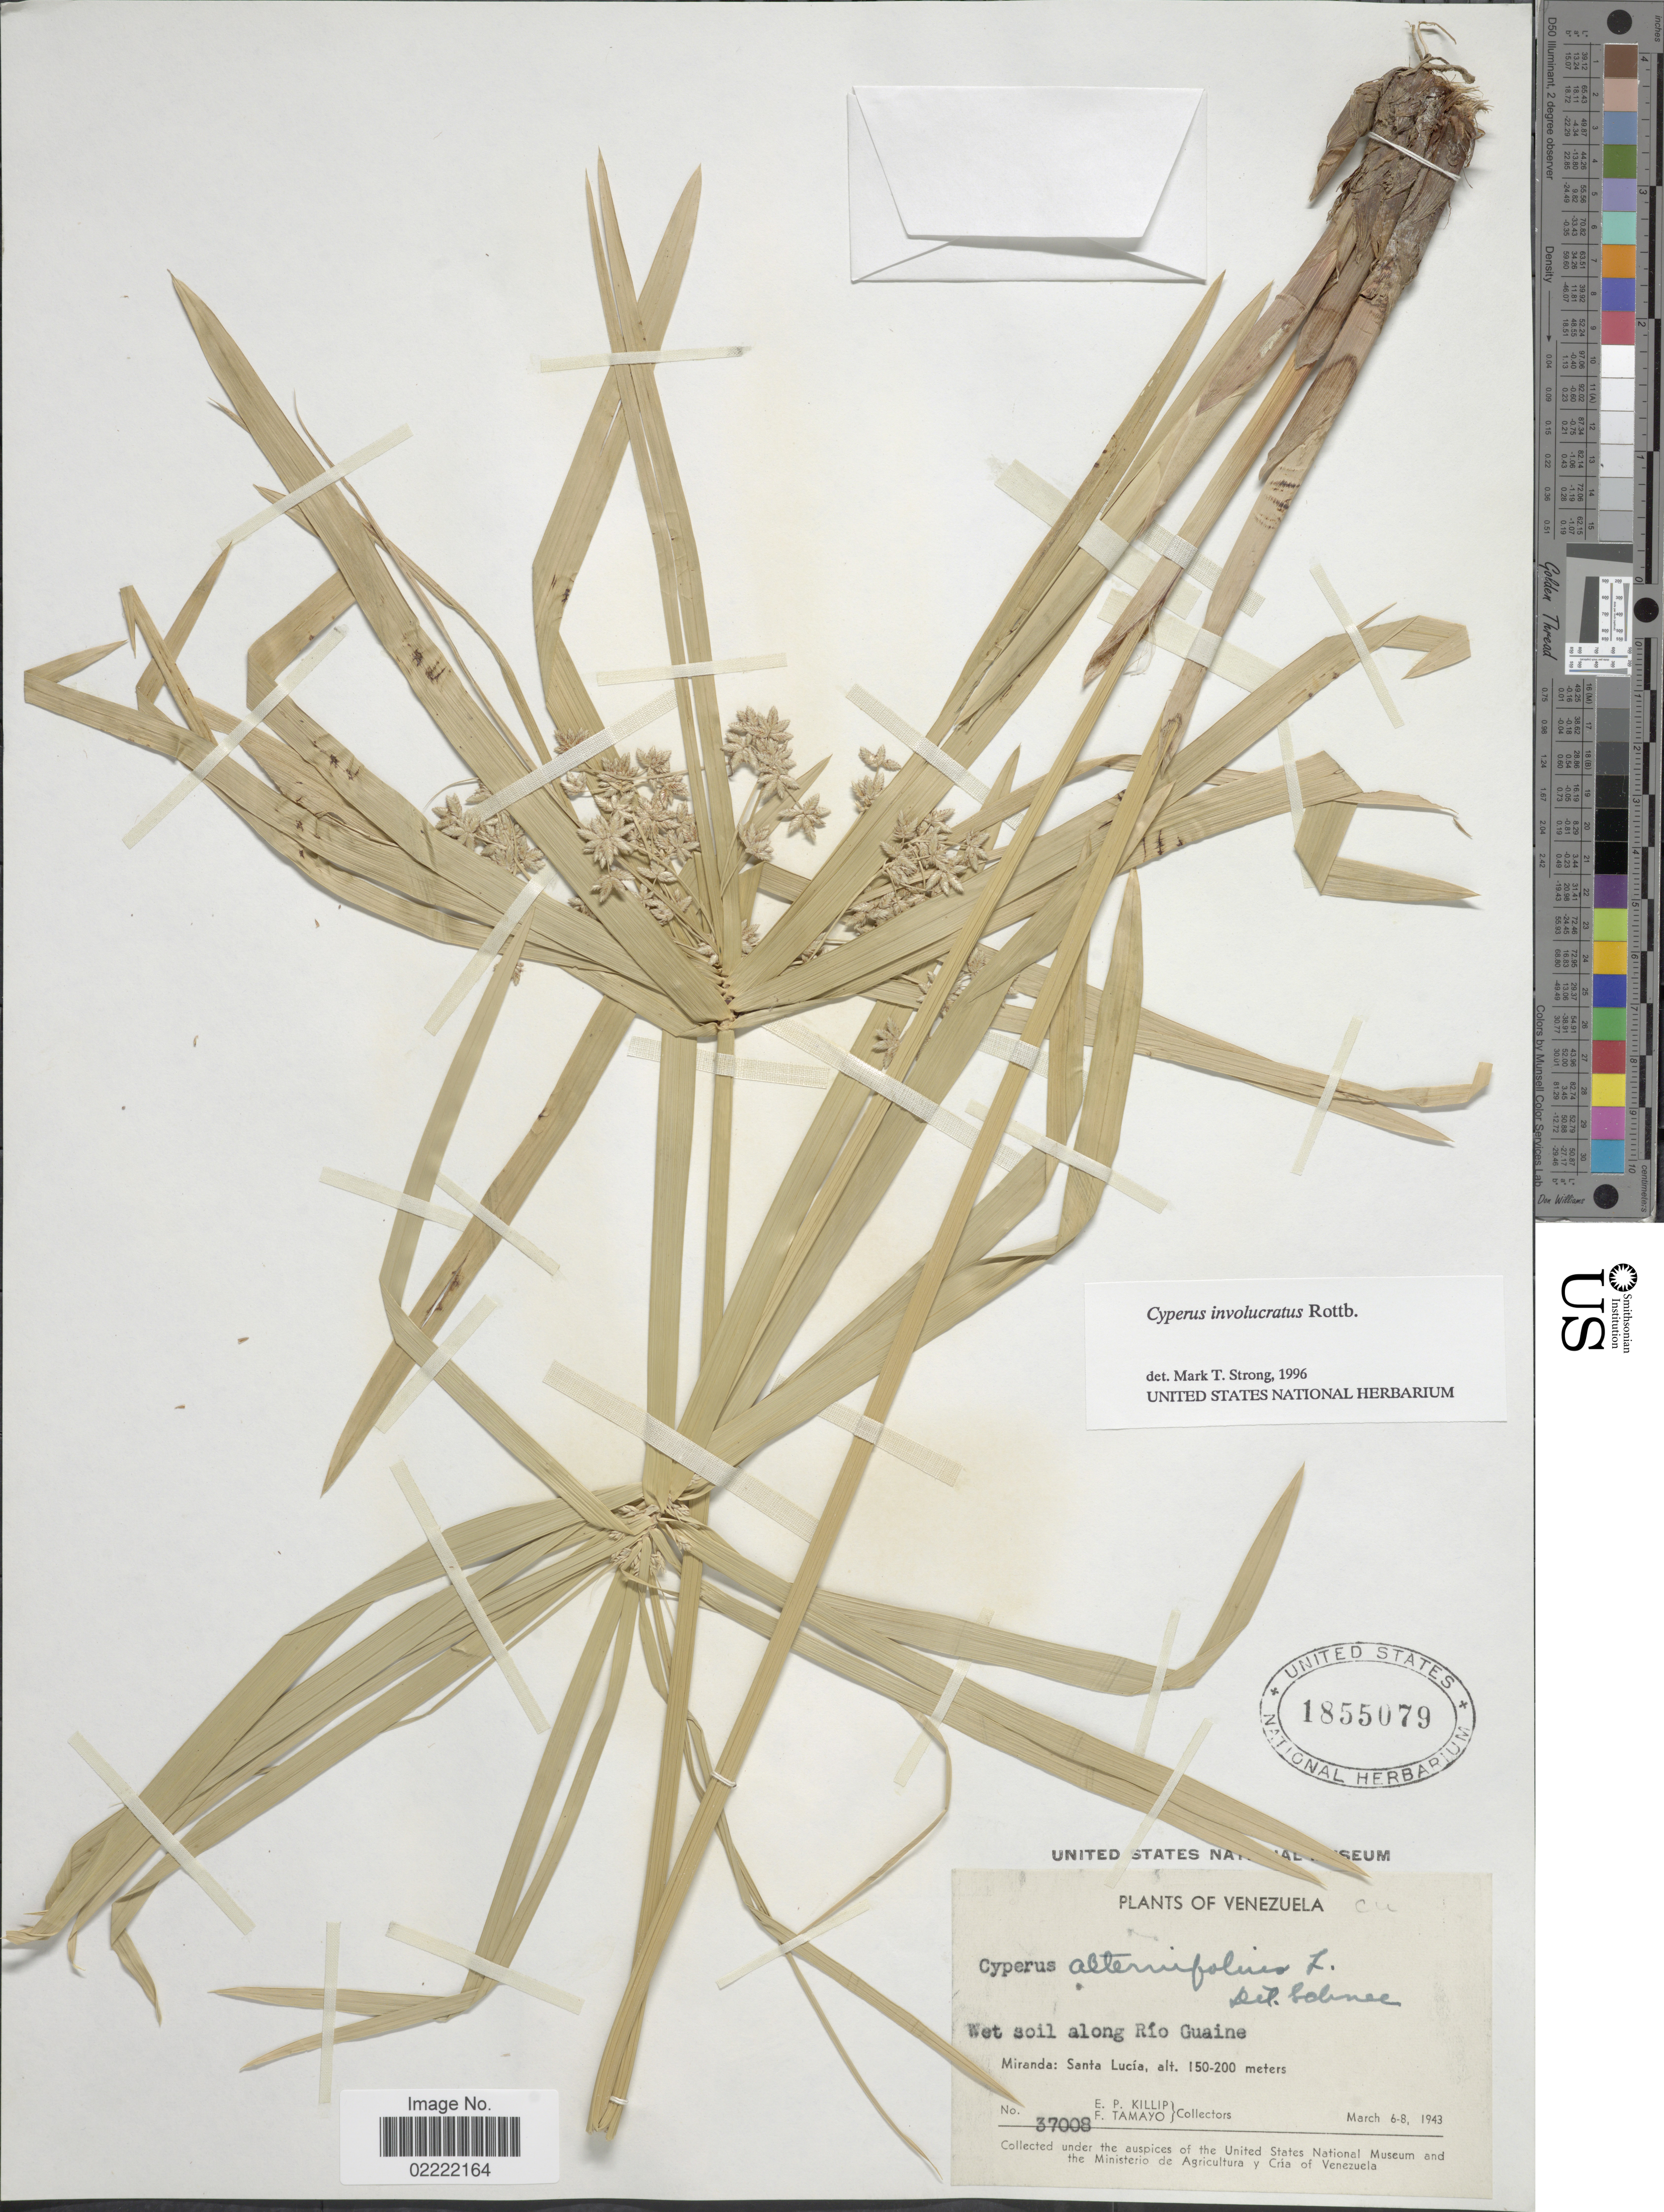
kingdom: Plantae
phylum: Tracheophyta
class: Liliopsida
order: Poales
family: Cyperaceae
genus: Cyperus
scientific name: Cyperus involucratus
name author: Rottb.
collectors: E. P. Killip & F. Tamayo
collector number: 37008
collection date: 1943-03-06/1943-03-08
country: Venezuela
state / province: Miranda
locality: Wet soil along Río Guaine, Miranda: Santa Lucía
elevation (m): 150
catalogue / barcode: US 1855079